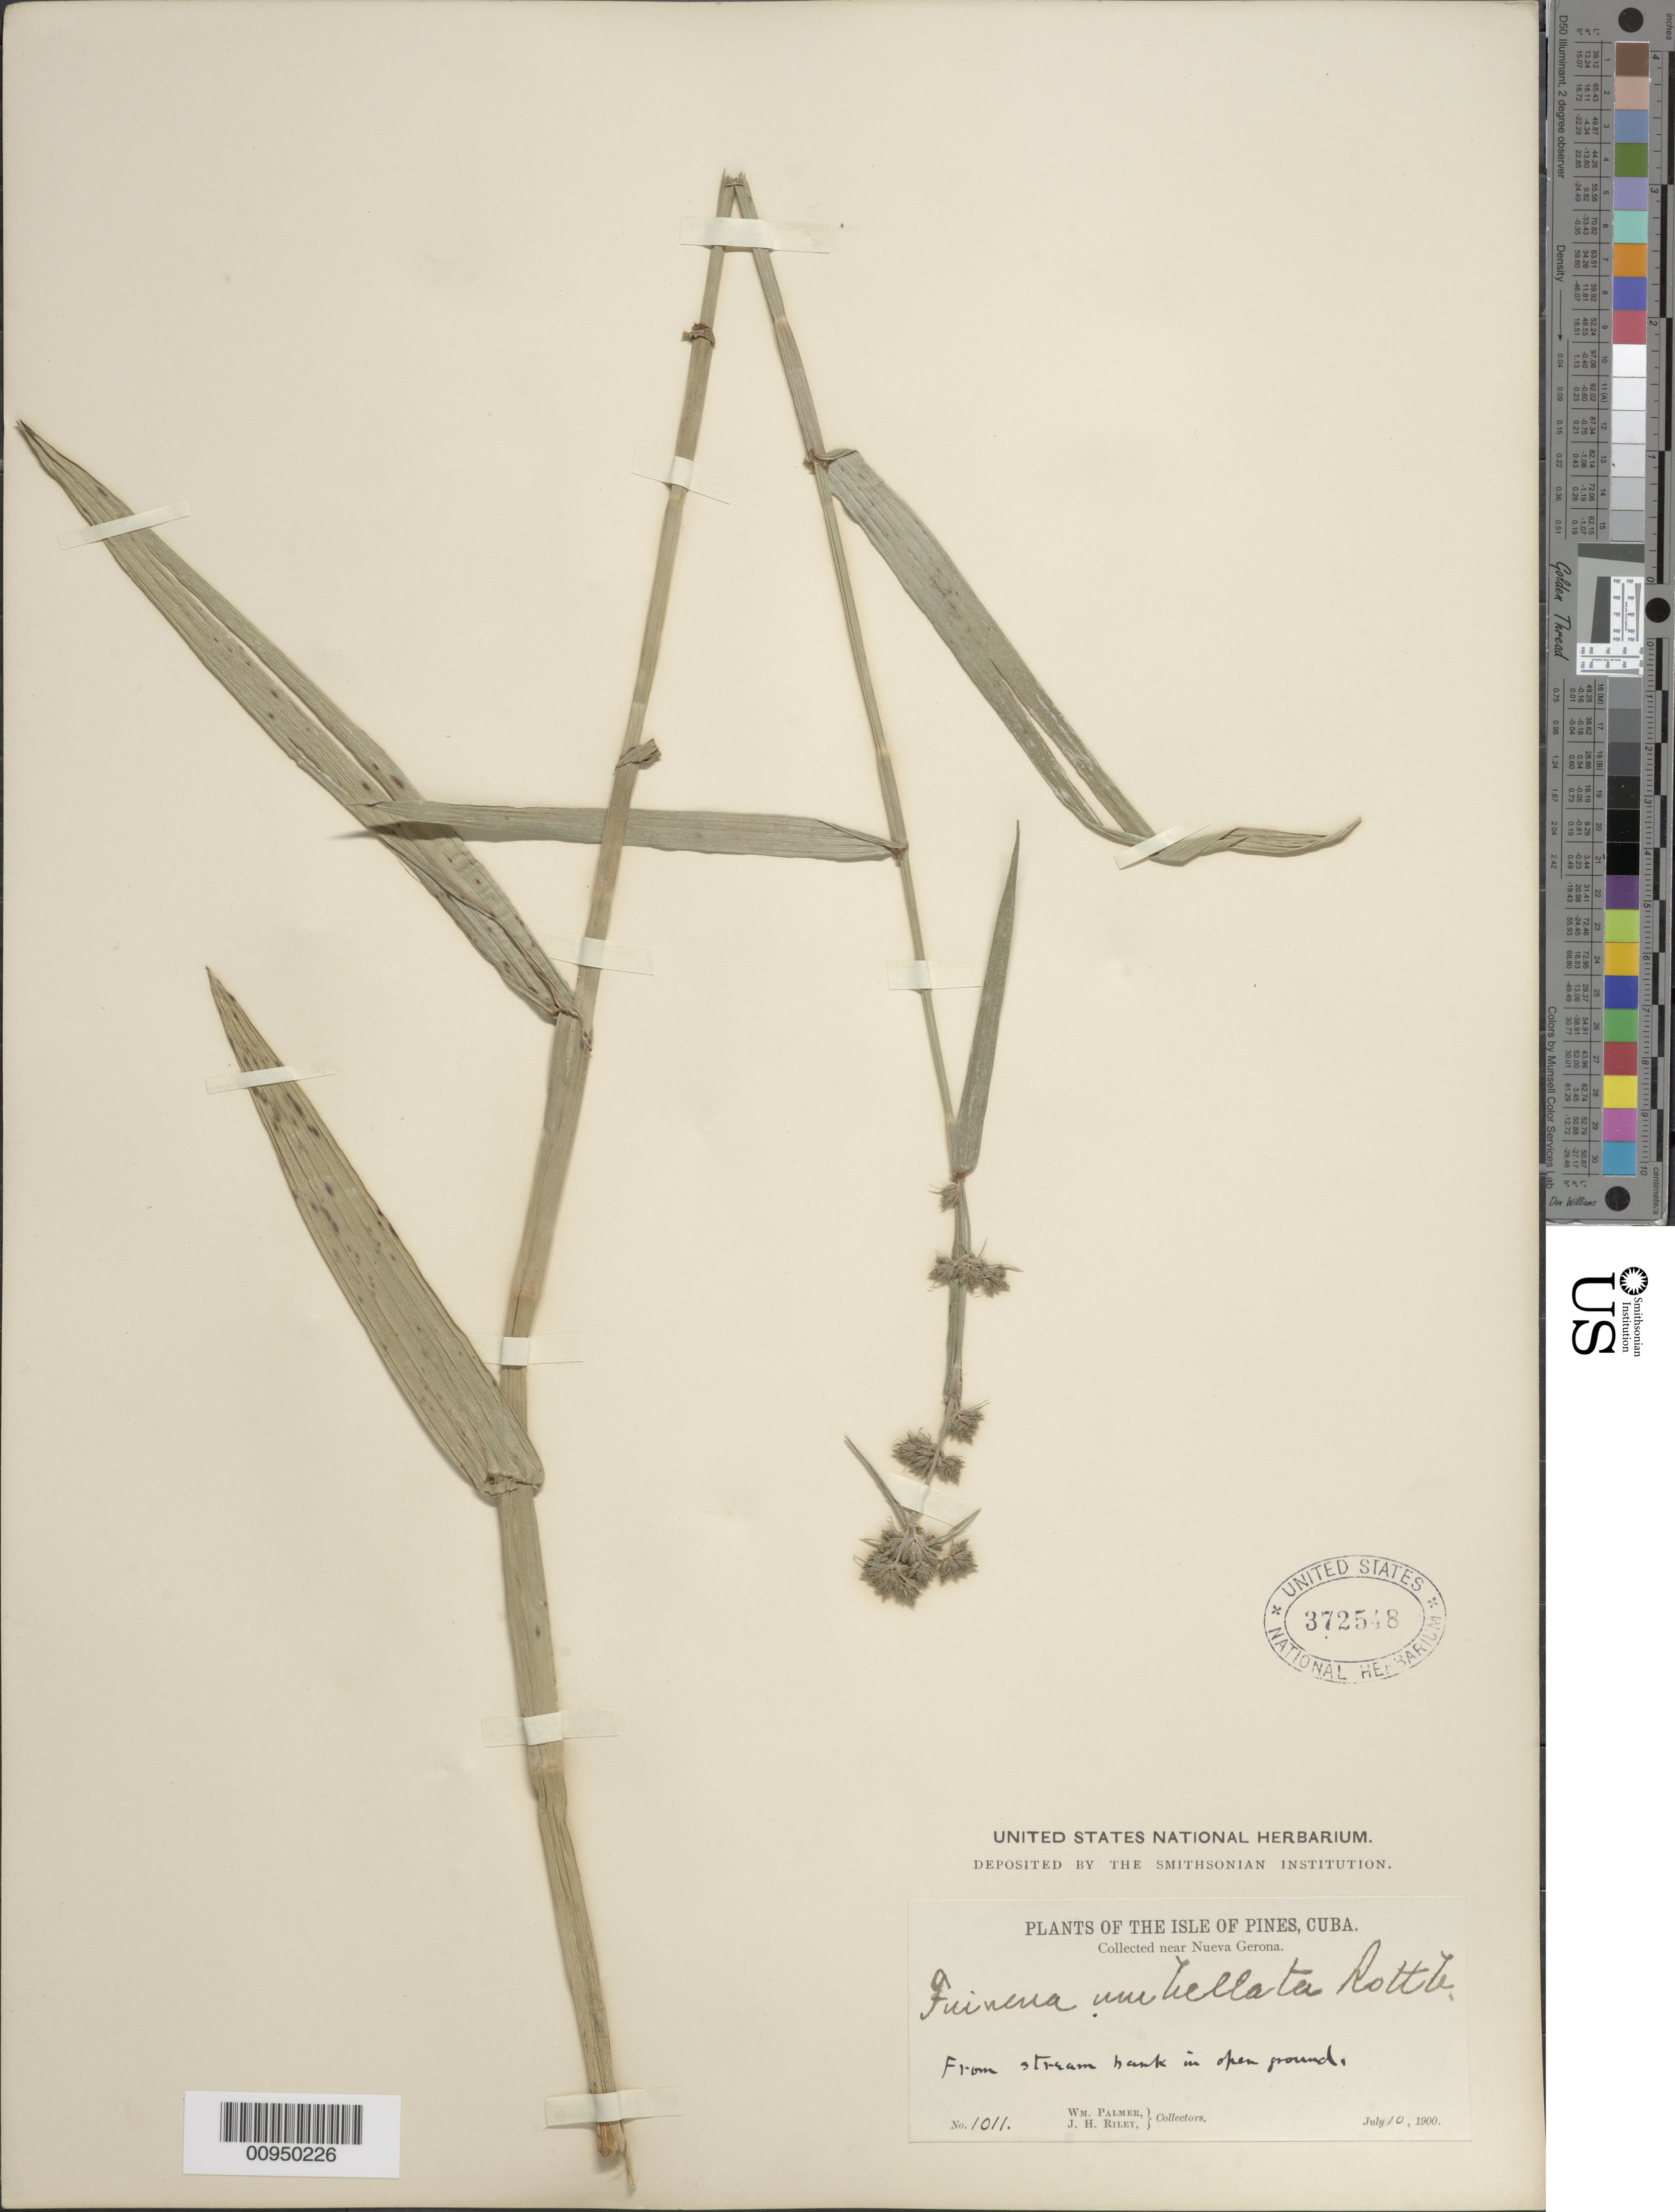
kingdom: Plantae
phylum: Tracheophyta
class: Liliopsida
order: Poales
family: Cyperaceae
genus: Fuirena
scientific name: Fuirena umbellata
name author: Rottb.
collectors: W. Palmer & J. H. Riley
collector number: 1011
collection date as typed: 10 Jul 1900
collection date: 1900-07-10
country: Cuba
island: Isla de la Juventud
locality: Stream bank in open ground near Nueva Gerona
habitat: From stream bank in open ground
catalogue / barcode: US 372548